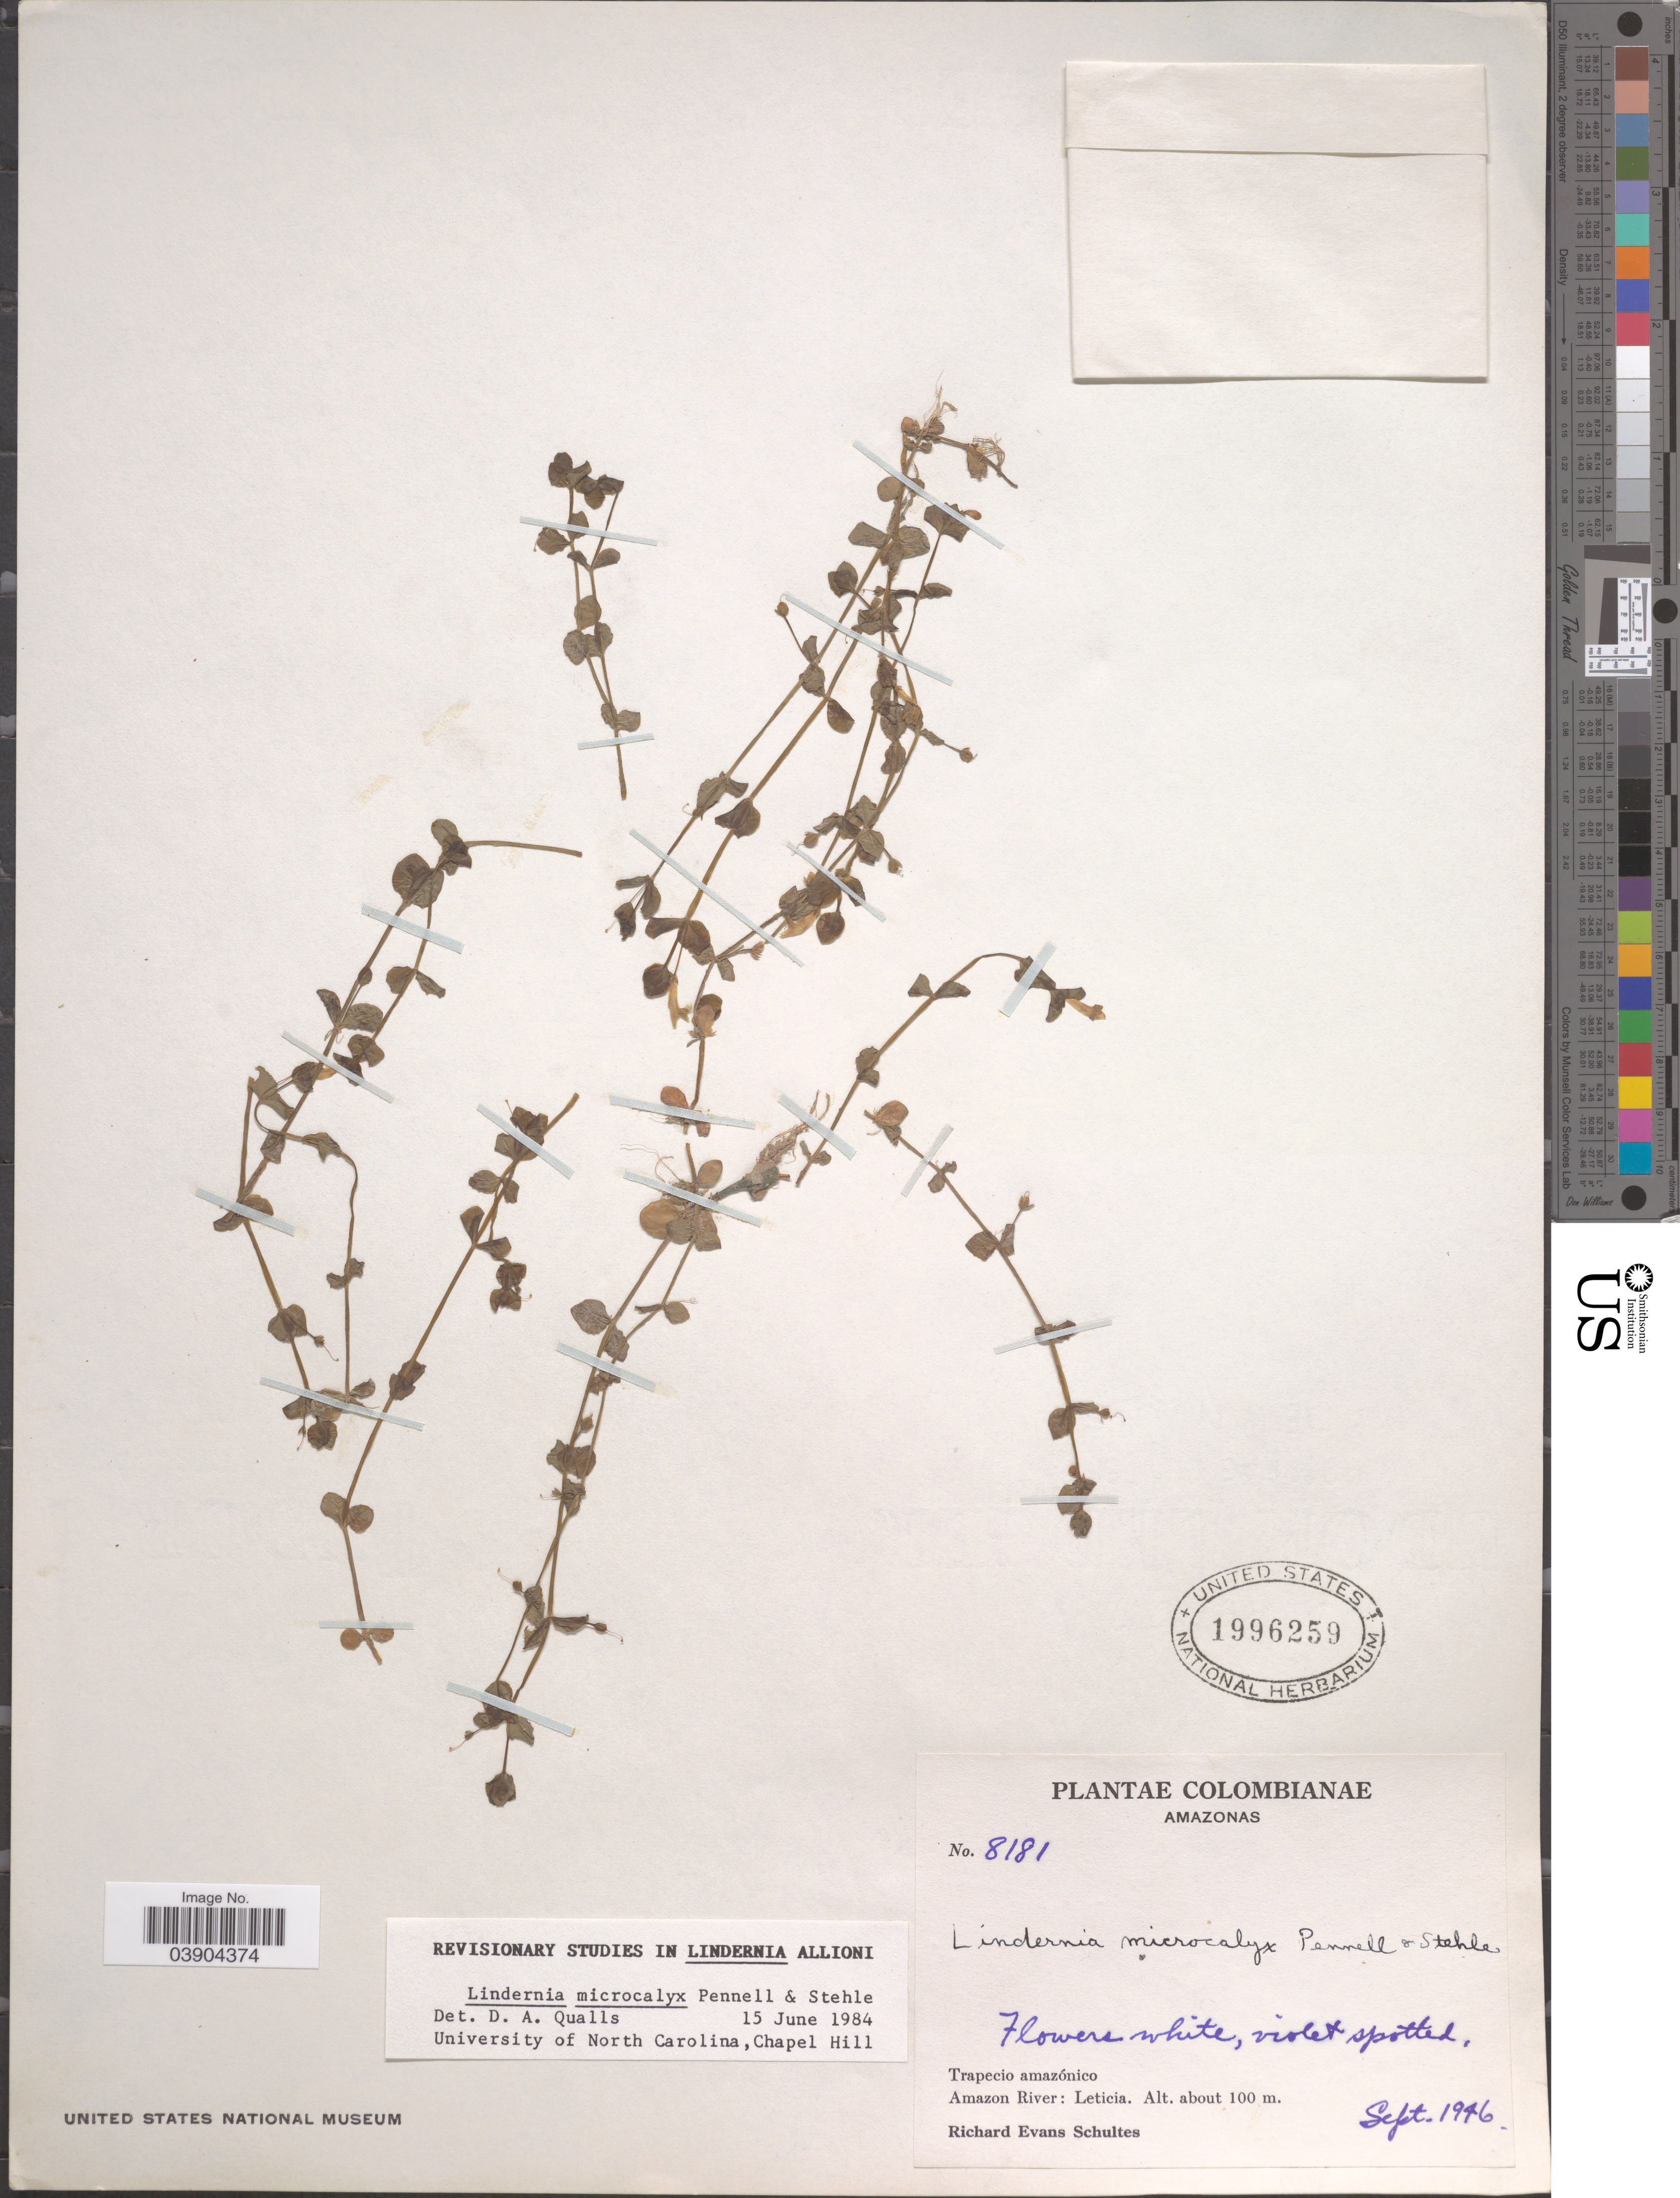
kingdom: Plantae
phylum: Tracheophyta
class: Magnoliopsida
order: Lamiales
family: Linderniaceae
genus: Lindernia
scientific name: Lindernia microcalyx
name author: Pennell & Stehlé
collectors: R. E. Schultes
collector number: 8181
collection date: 1946-09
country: Colombia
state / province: Amazônas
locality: Trapecio amazónico. Amazon River: Leticia.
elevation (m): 100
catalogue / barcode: US 1996259